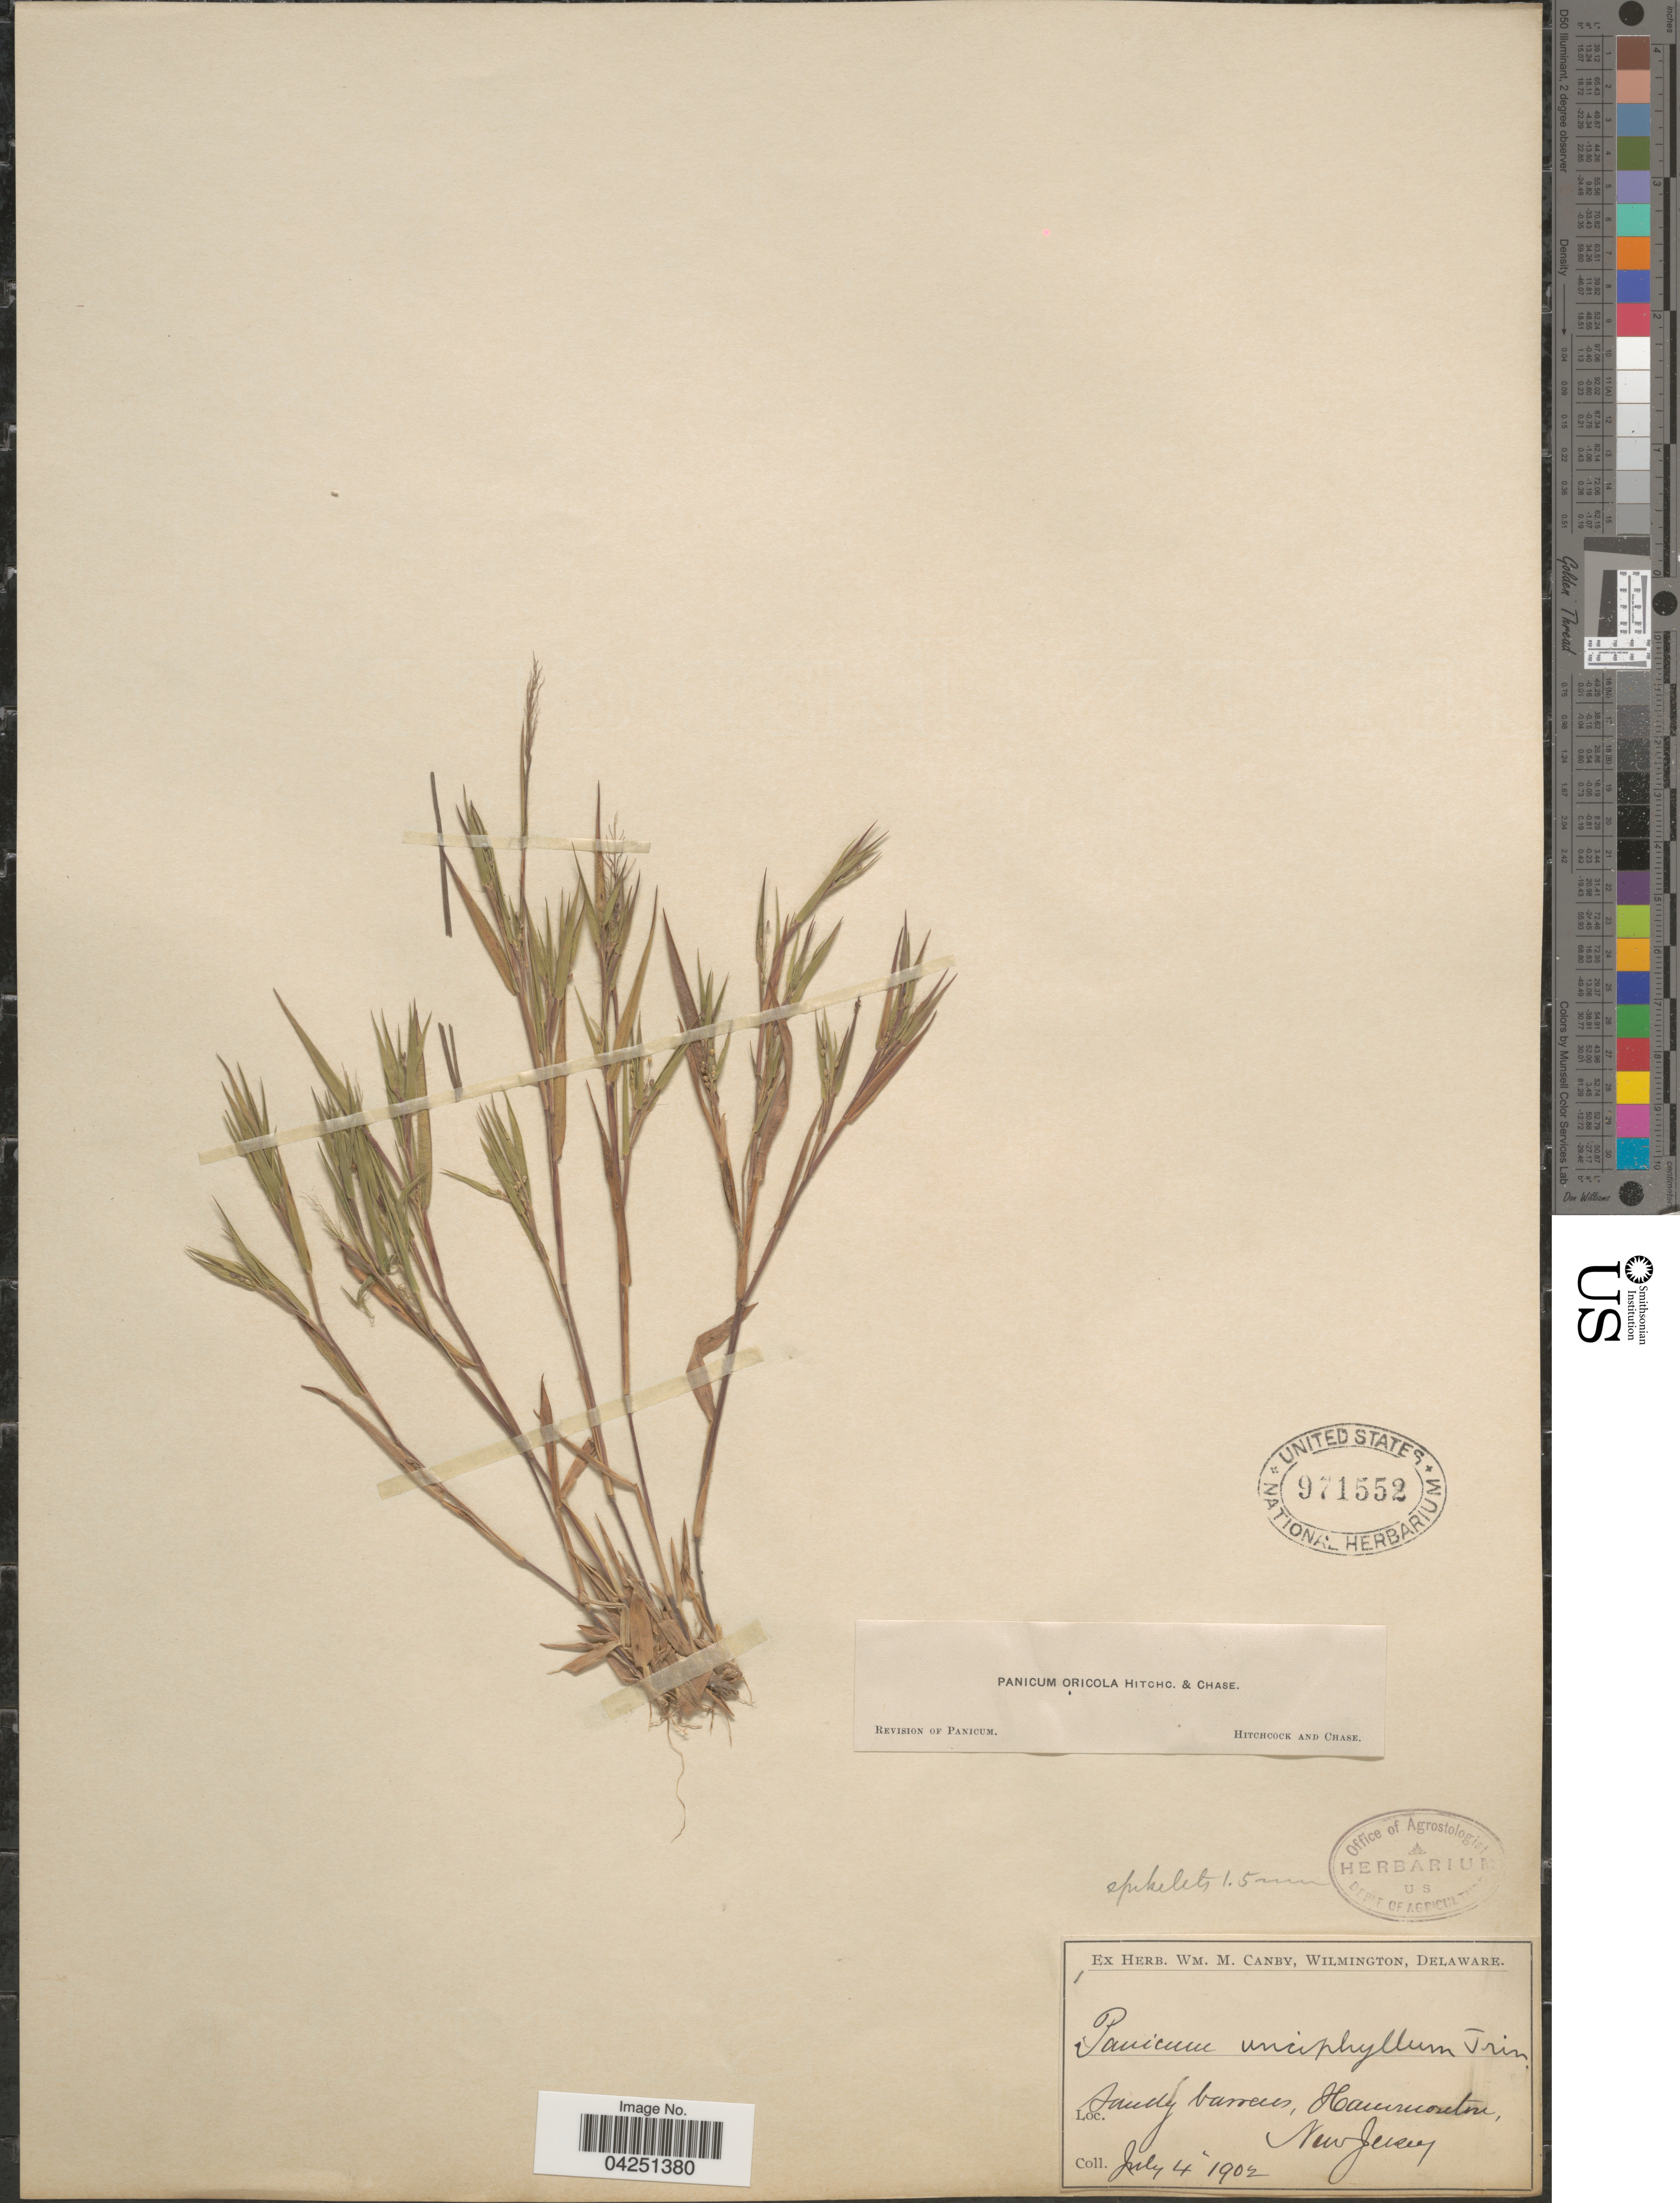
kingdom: Plantae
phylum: Tracheophyta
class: Liliopsida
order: Poales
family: Poaceae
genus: Dichanthelium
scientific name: Dichanthelium acuminatum var. acuminatum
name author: (Sw.) Gould & C.A. Clark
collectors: ex herb. W.M. Canby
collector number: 1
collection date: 1902-07-04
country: United States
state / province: New Jersey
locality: Sandy barrens, Hammonton.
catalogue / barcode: US 971552